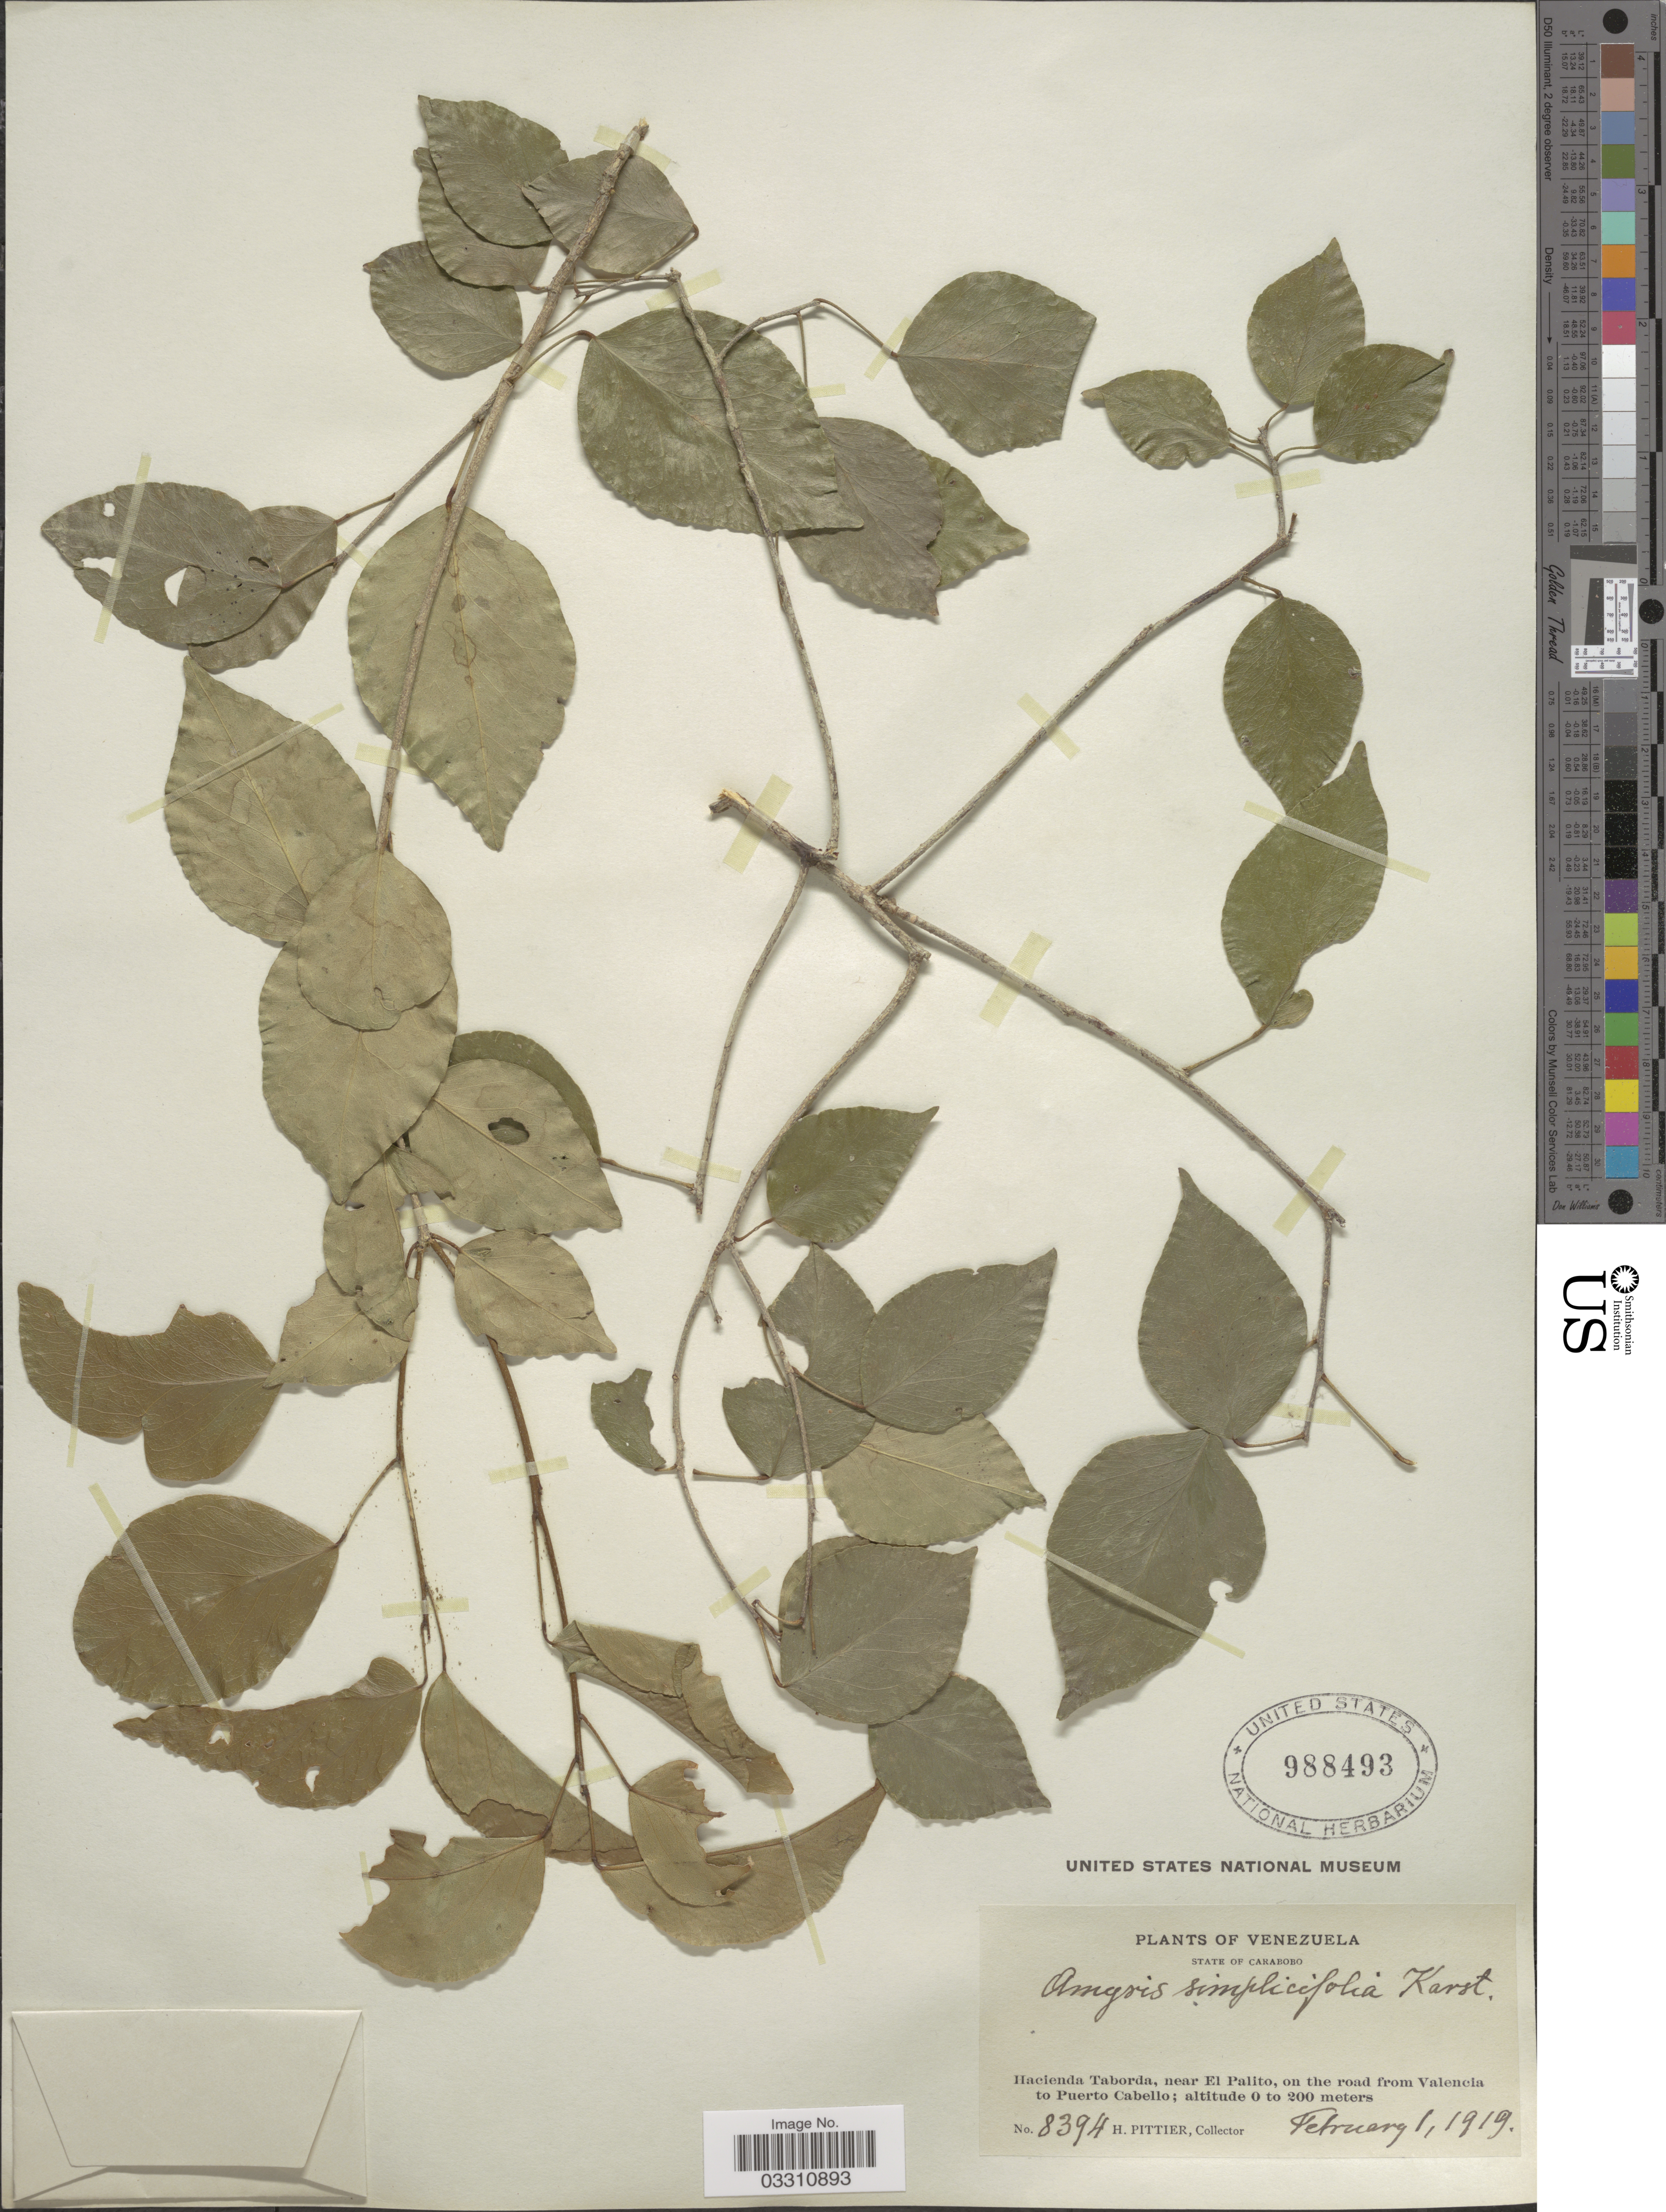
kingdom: Plantae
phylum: Tracheophyta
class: Magnoliopsida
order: Sapindales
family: Rutaceae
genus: Amyris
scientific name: Amyris ignea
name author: Steyerm.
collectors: H. F. Pittier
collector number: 8394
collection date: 1919-02-01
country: Venezuela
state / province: Carabobo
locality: Hacienda Taborda, near El Palito, on the road from Valencia to Puerto Cabello.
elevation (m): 0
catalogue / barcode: US 988493